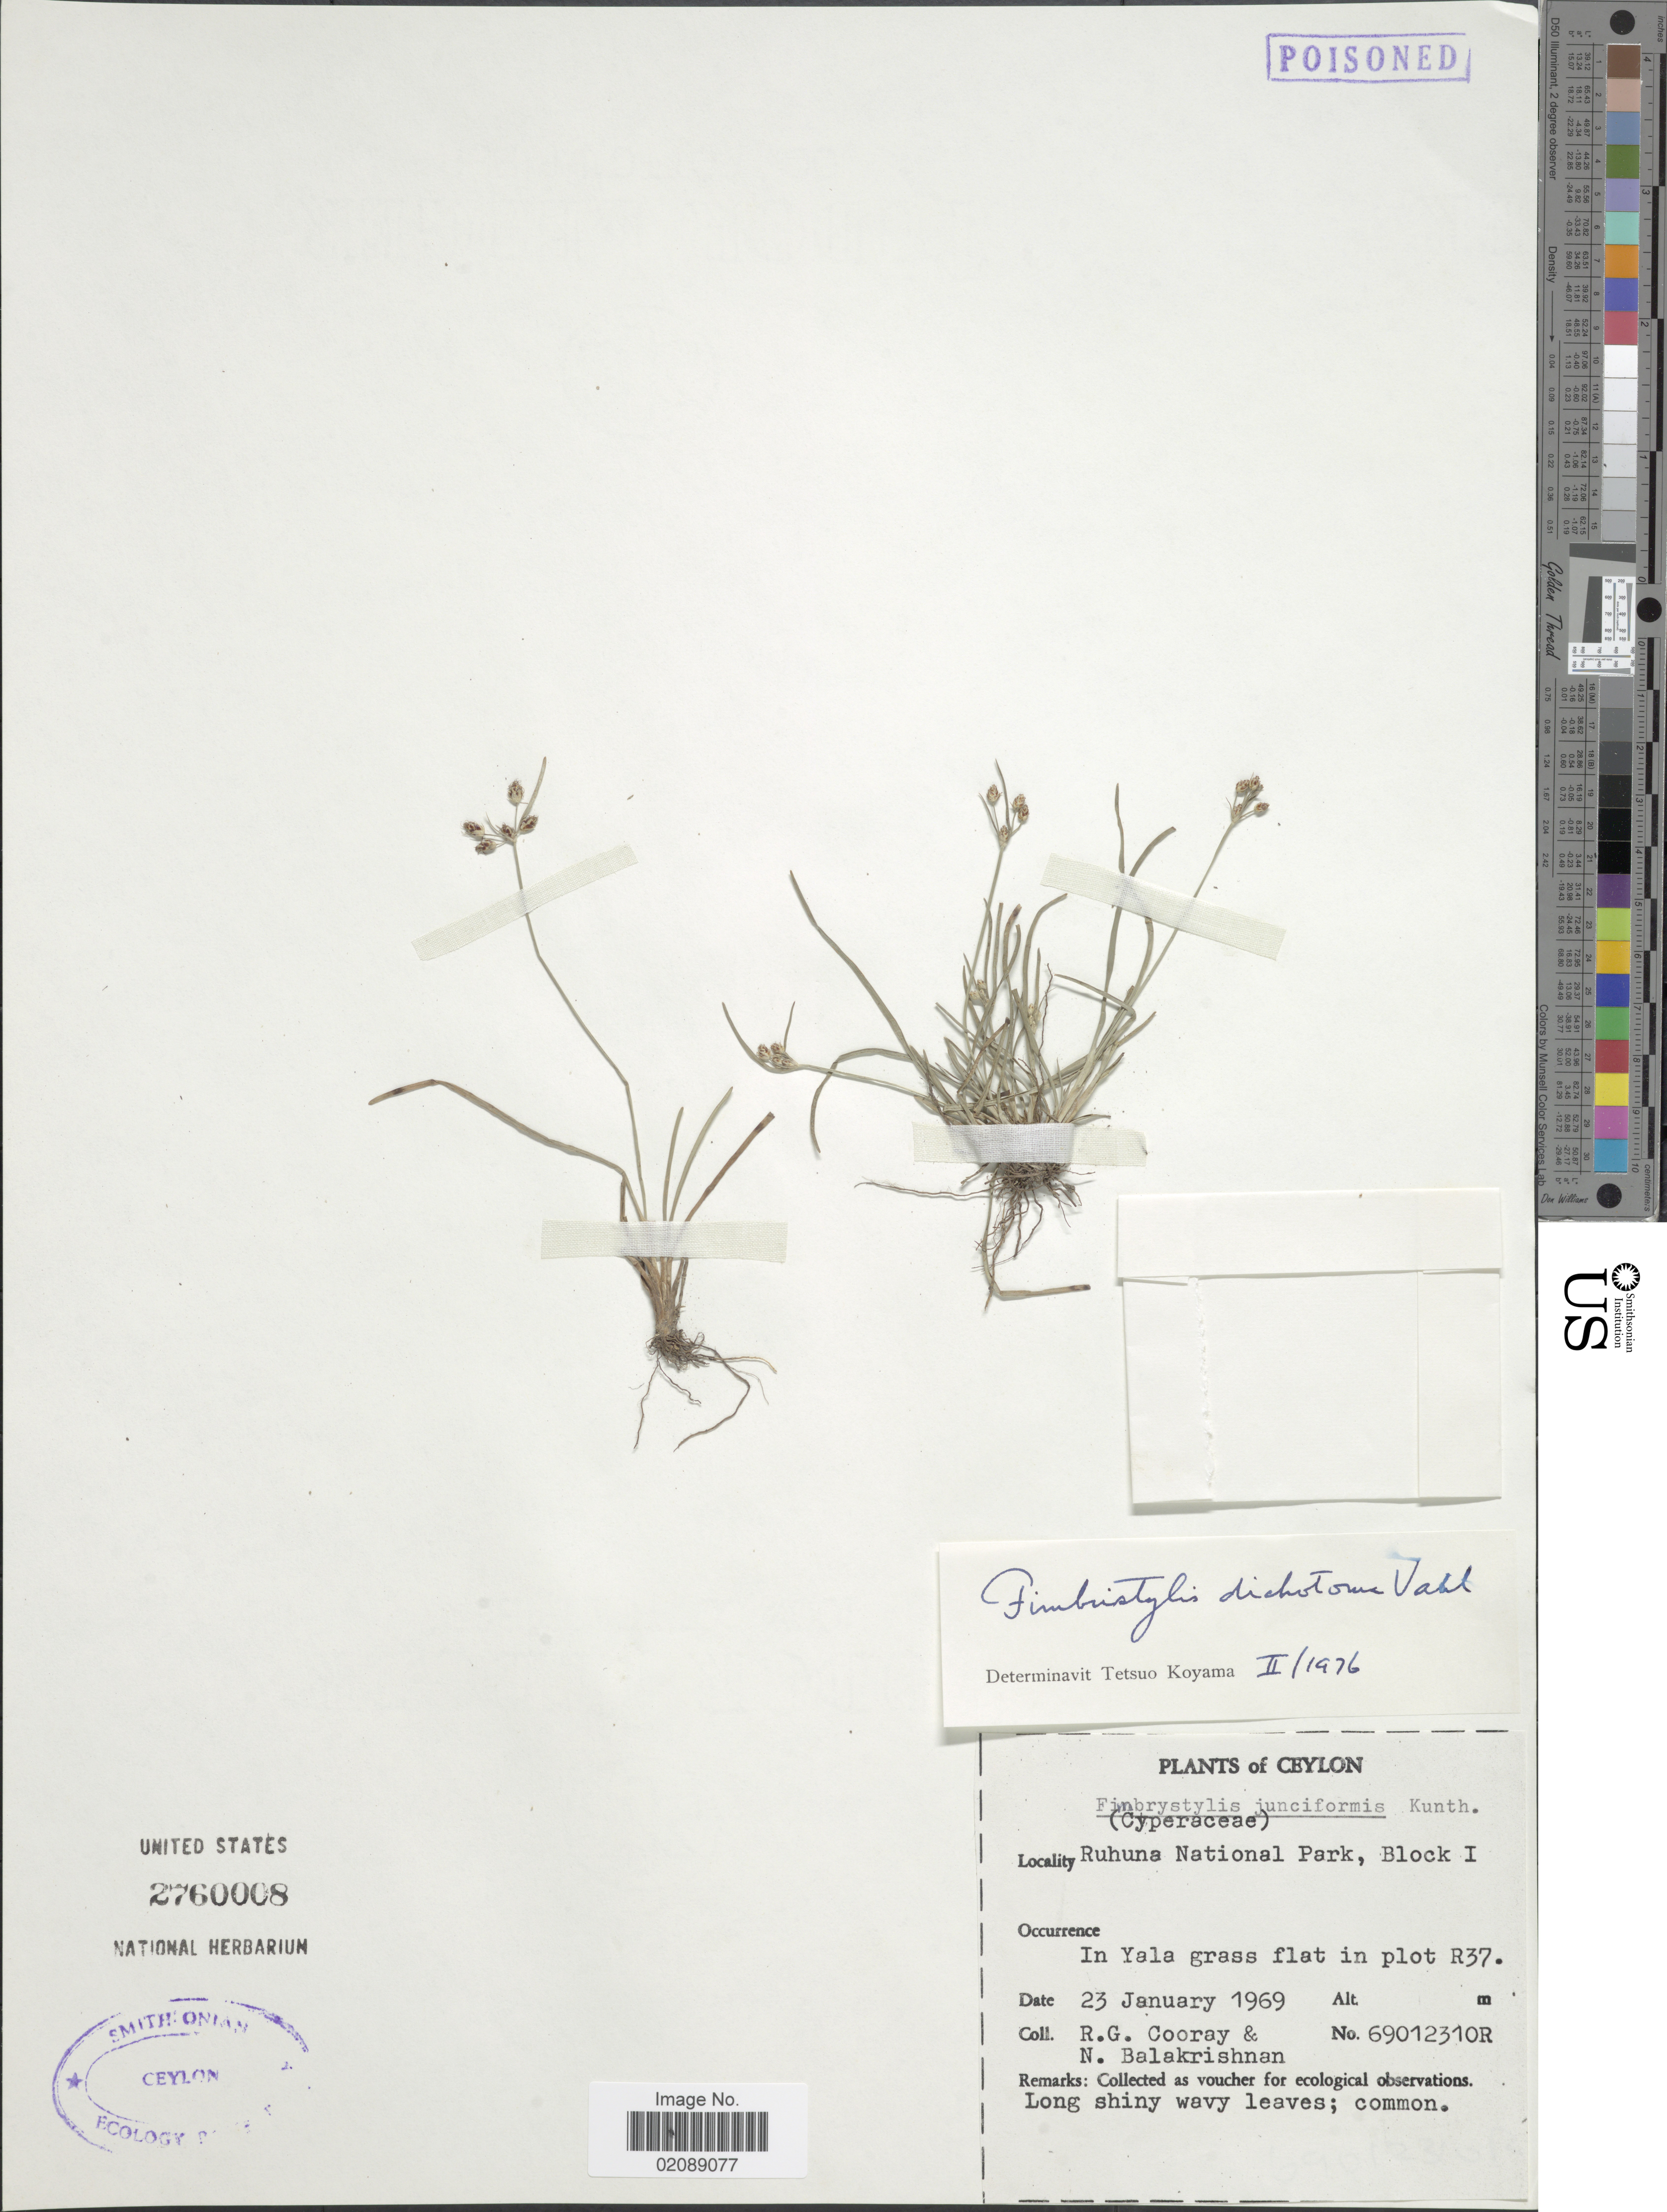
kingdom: Plantae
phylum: Tracheophyta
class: Liliopsida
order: Poales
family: Cyperaceae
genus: Fimbristylis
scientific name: Fimbristylis dichotoma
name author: (L.) Vahl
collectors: R. Cooray & N. Balakrishnan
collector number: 69012310R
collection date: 1969-01-23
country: Sri Lanka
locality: Ceylon, Ruhuna National Park, Block I, In Yala grass flat in plot R37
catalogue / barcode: US 2760008